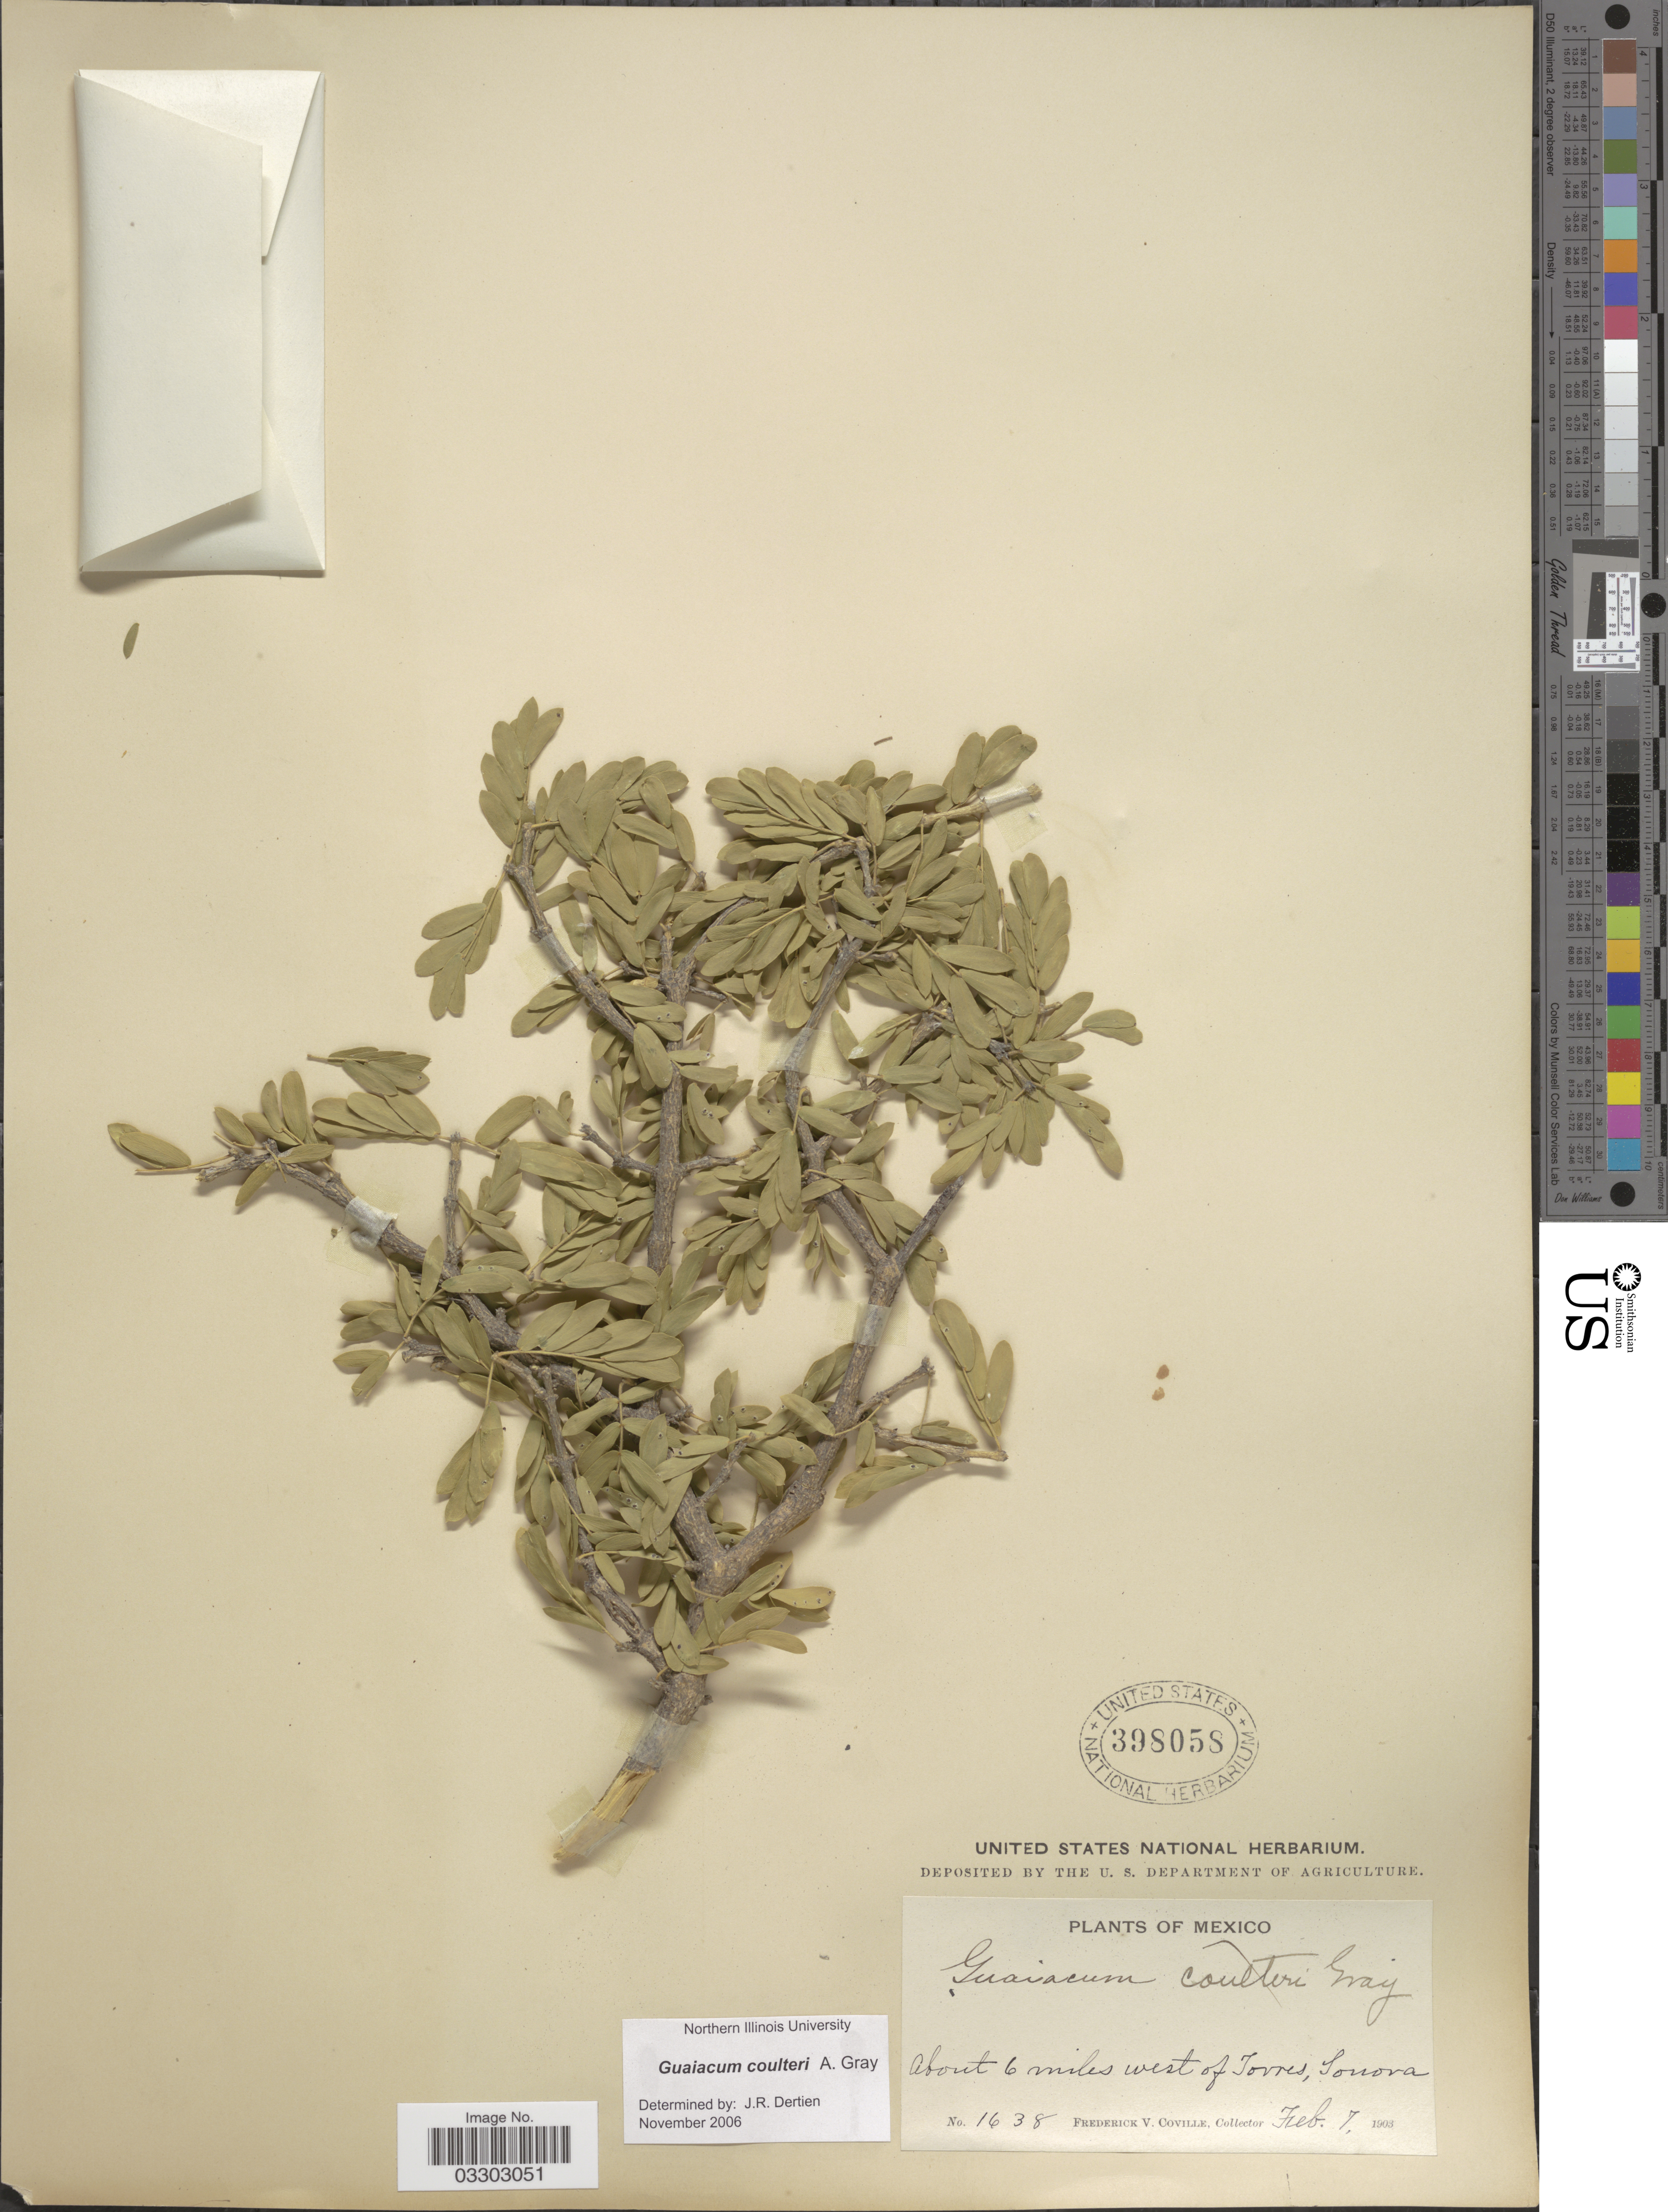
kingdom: Plantae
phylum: Tracheophyta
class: Magnoliopsida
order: Zygophyllales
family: Zygophyllaceae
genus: Guaiacum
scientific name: Guaiacum coulteri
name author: A. Gray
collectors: F. V. Coville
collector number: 1638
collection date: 1903-02-07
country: Mexico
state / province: Sonora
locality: About 6 miles west of Torres.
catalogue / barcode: US 398058